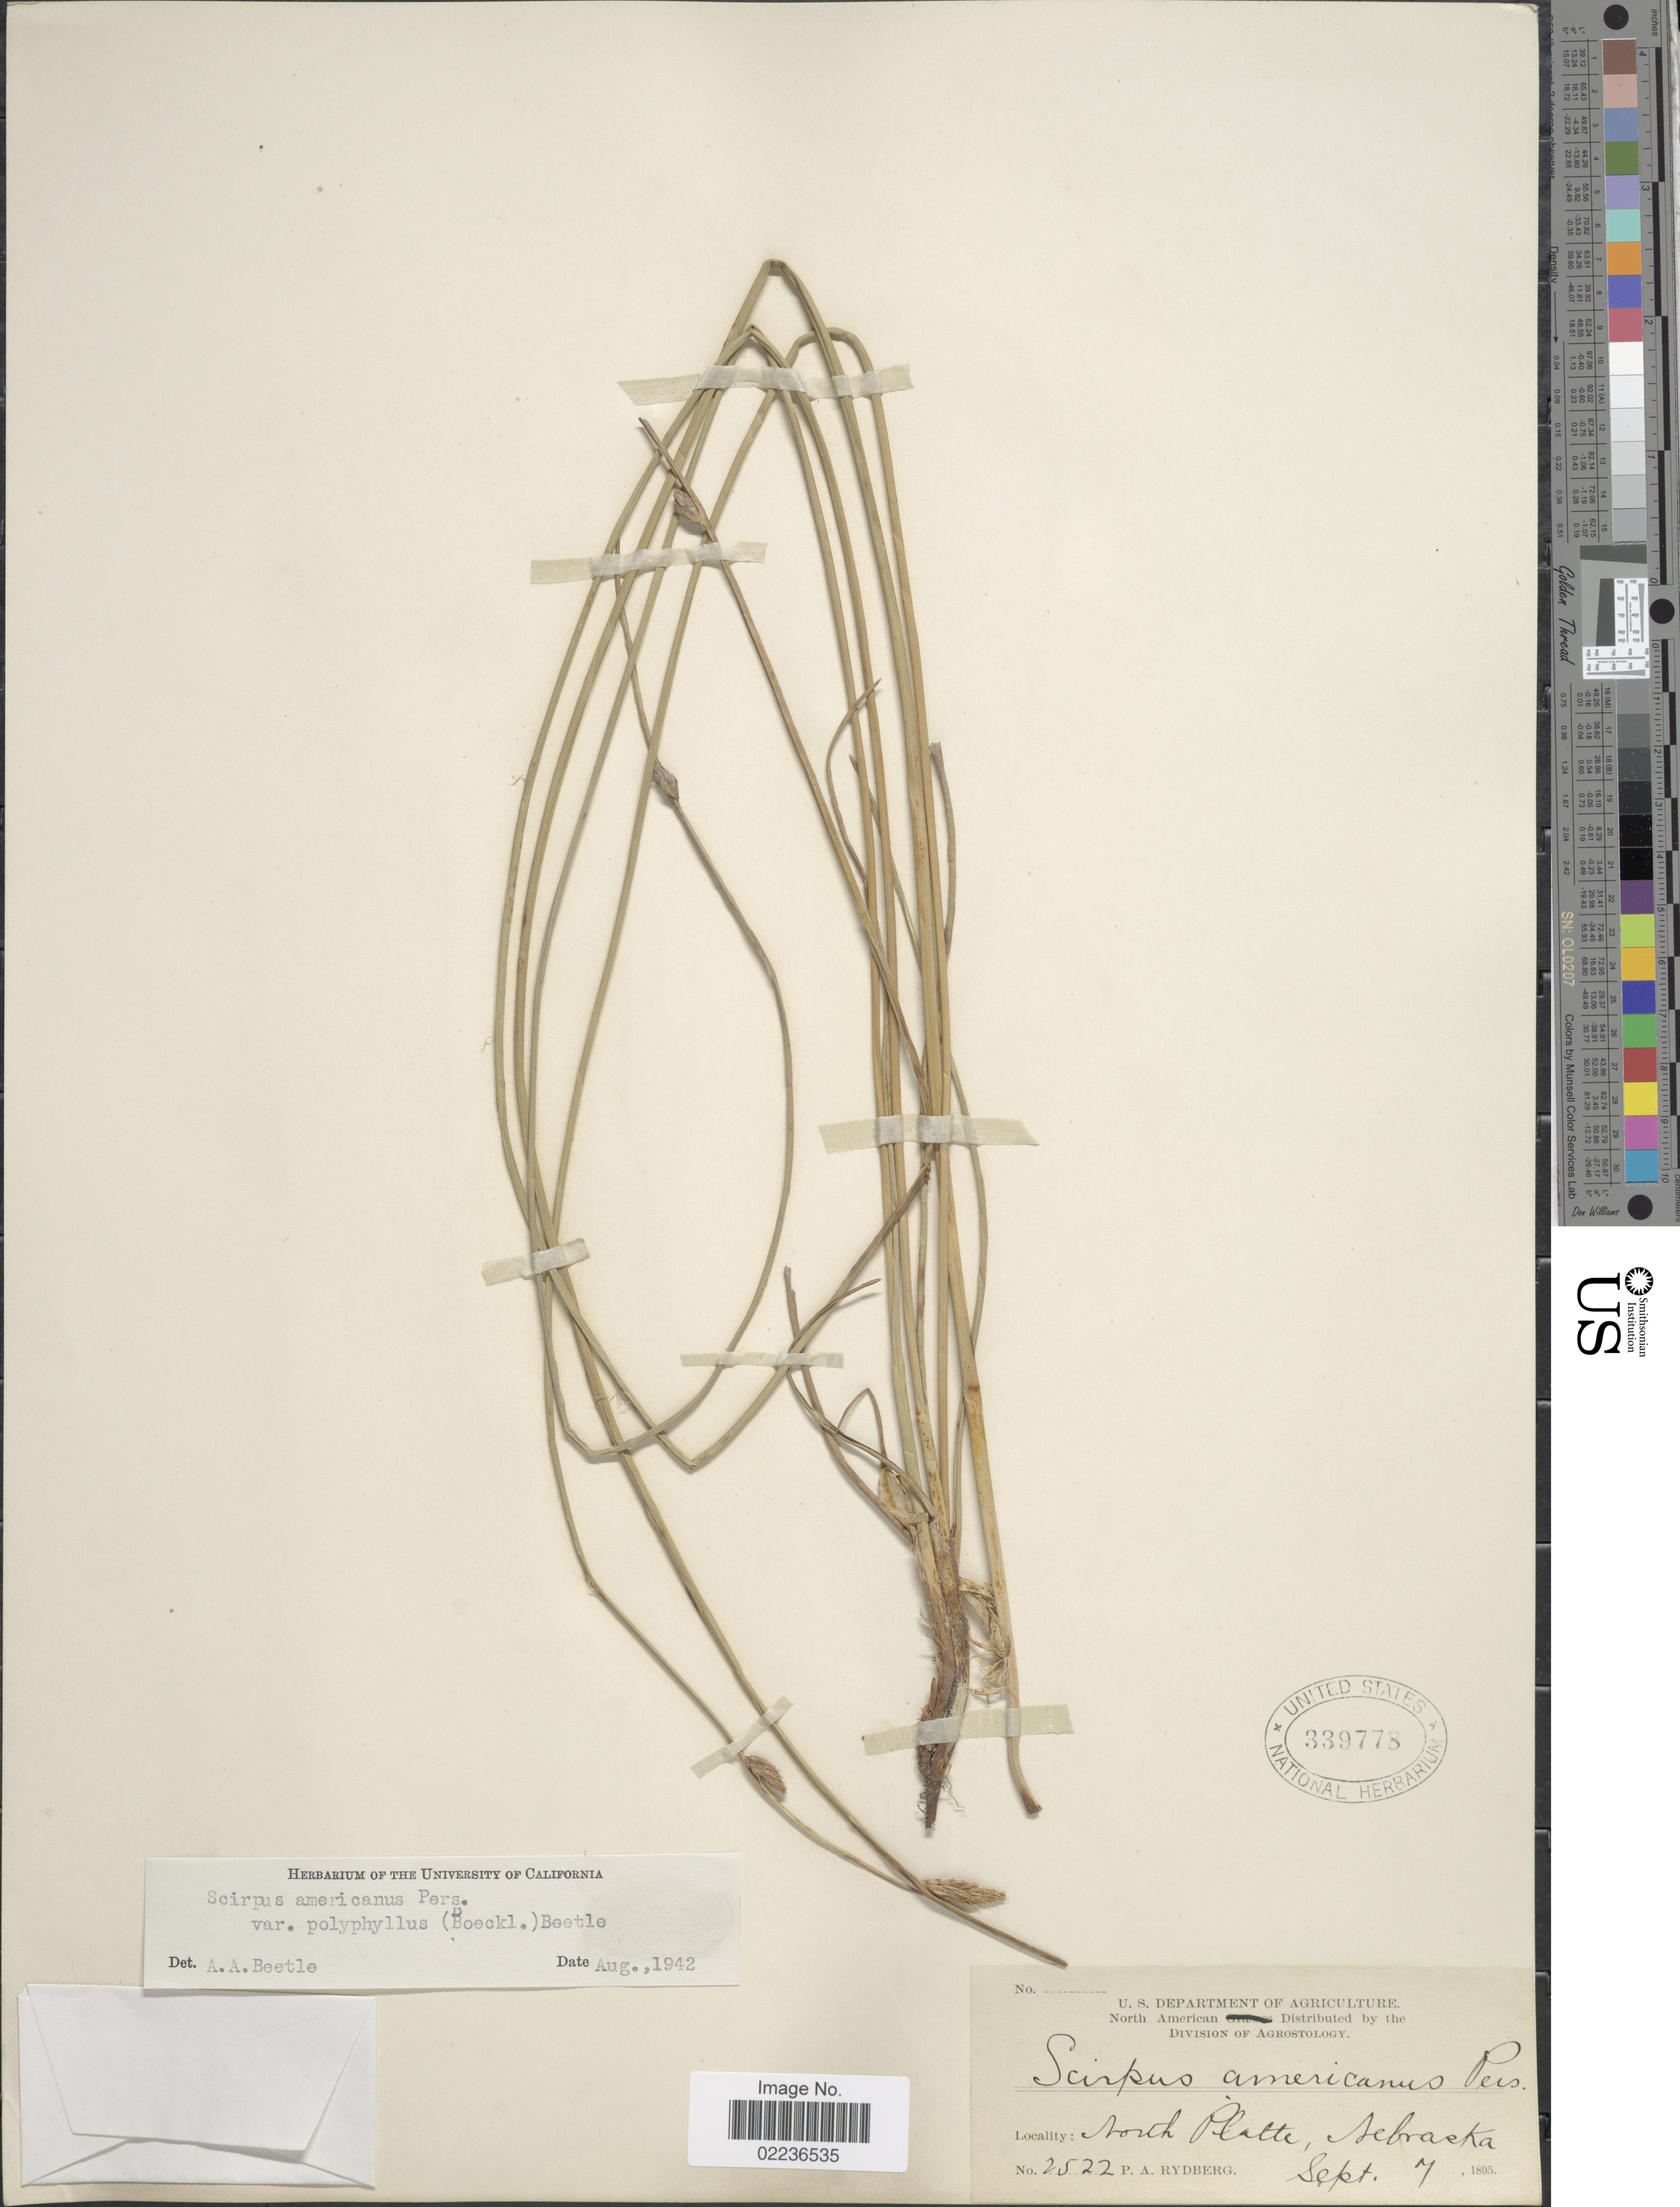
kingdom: Plantae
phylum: Tracheophyta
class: Liliopsida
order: Poales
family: Cyperaceae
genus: Schoenoplectus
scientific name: Schoenoplectus pungens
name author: (Vahl) Palla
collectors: P. A. Rydberg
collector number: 2522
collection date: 1895-09-07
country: United States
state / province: Nebraska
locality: North Platte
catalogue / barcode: US 339778